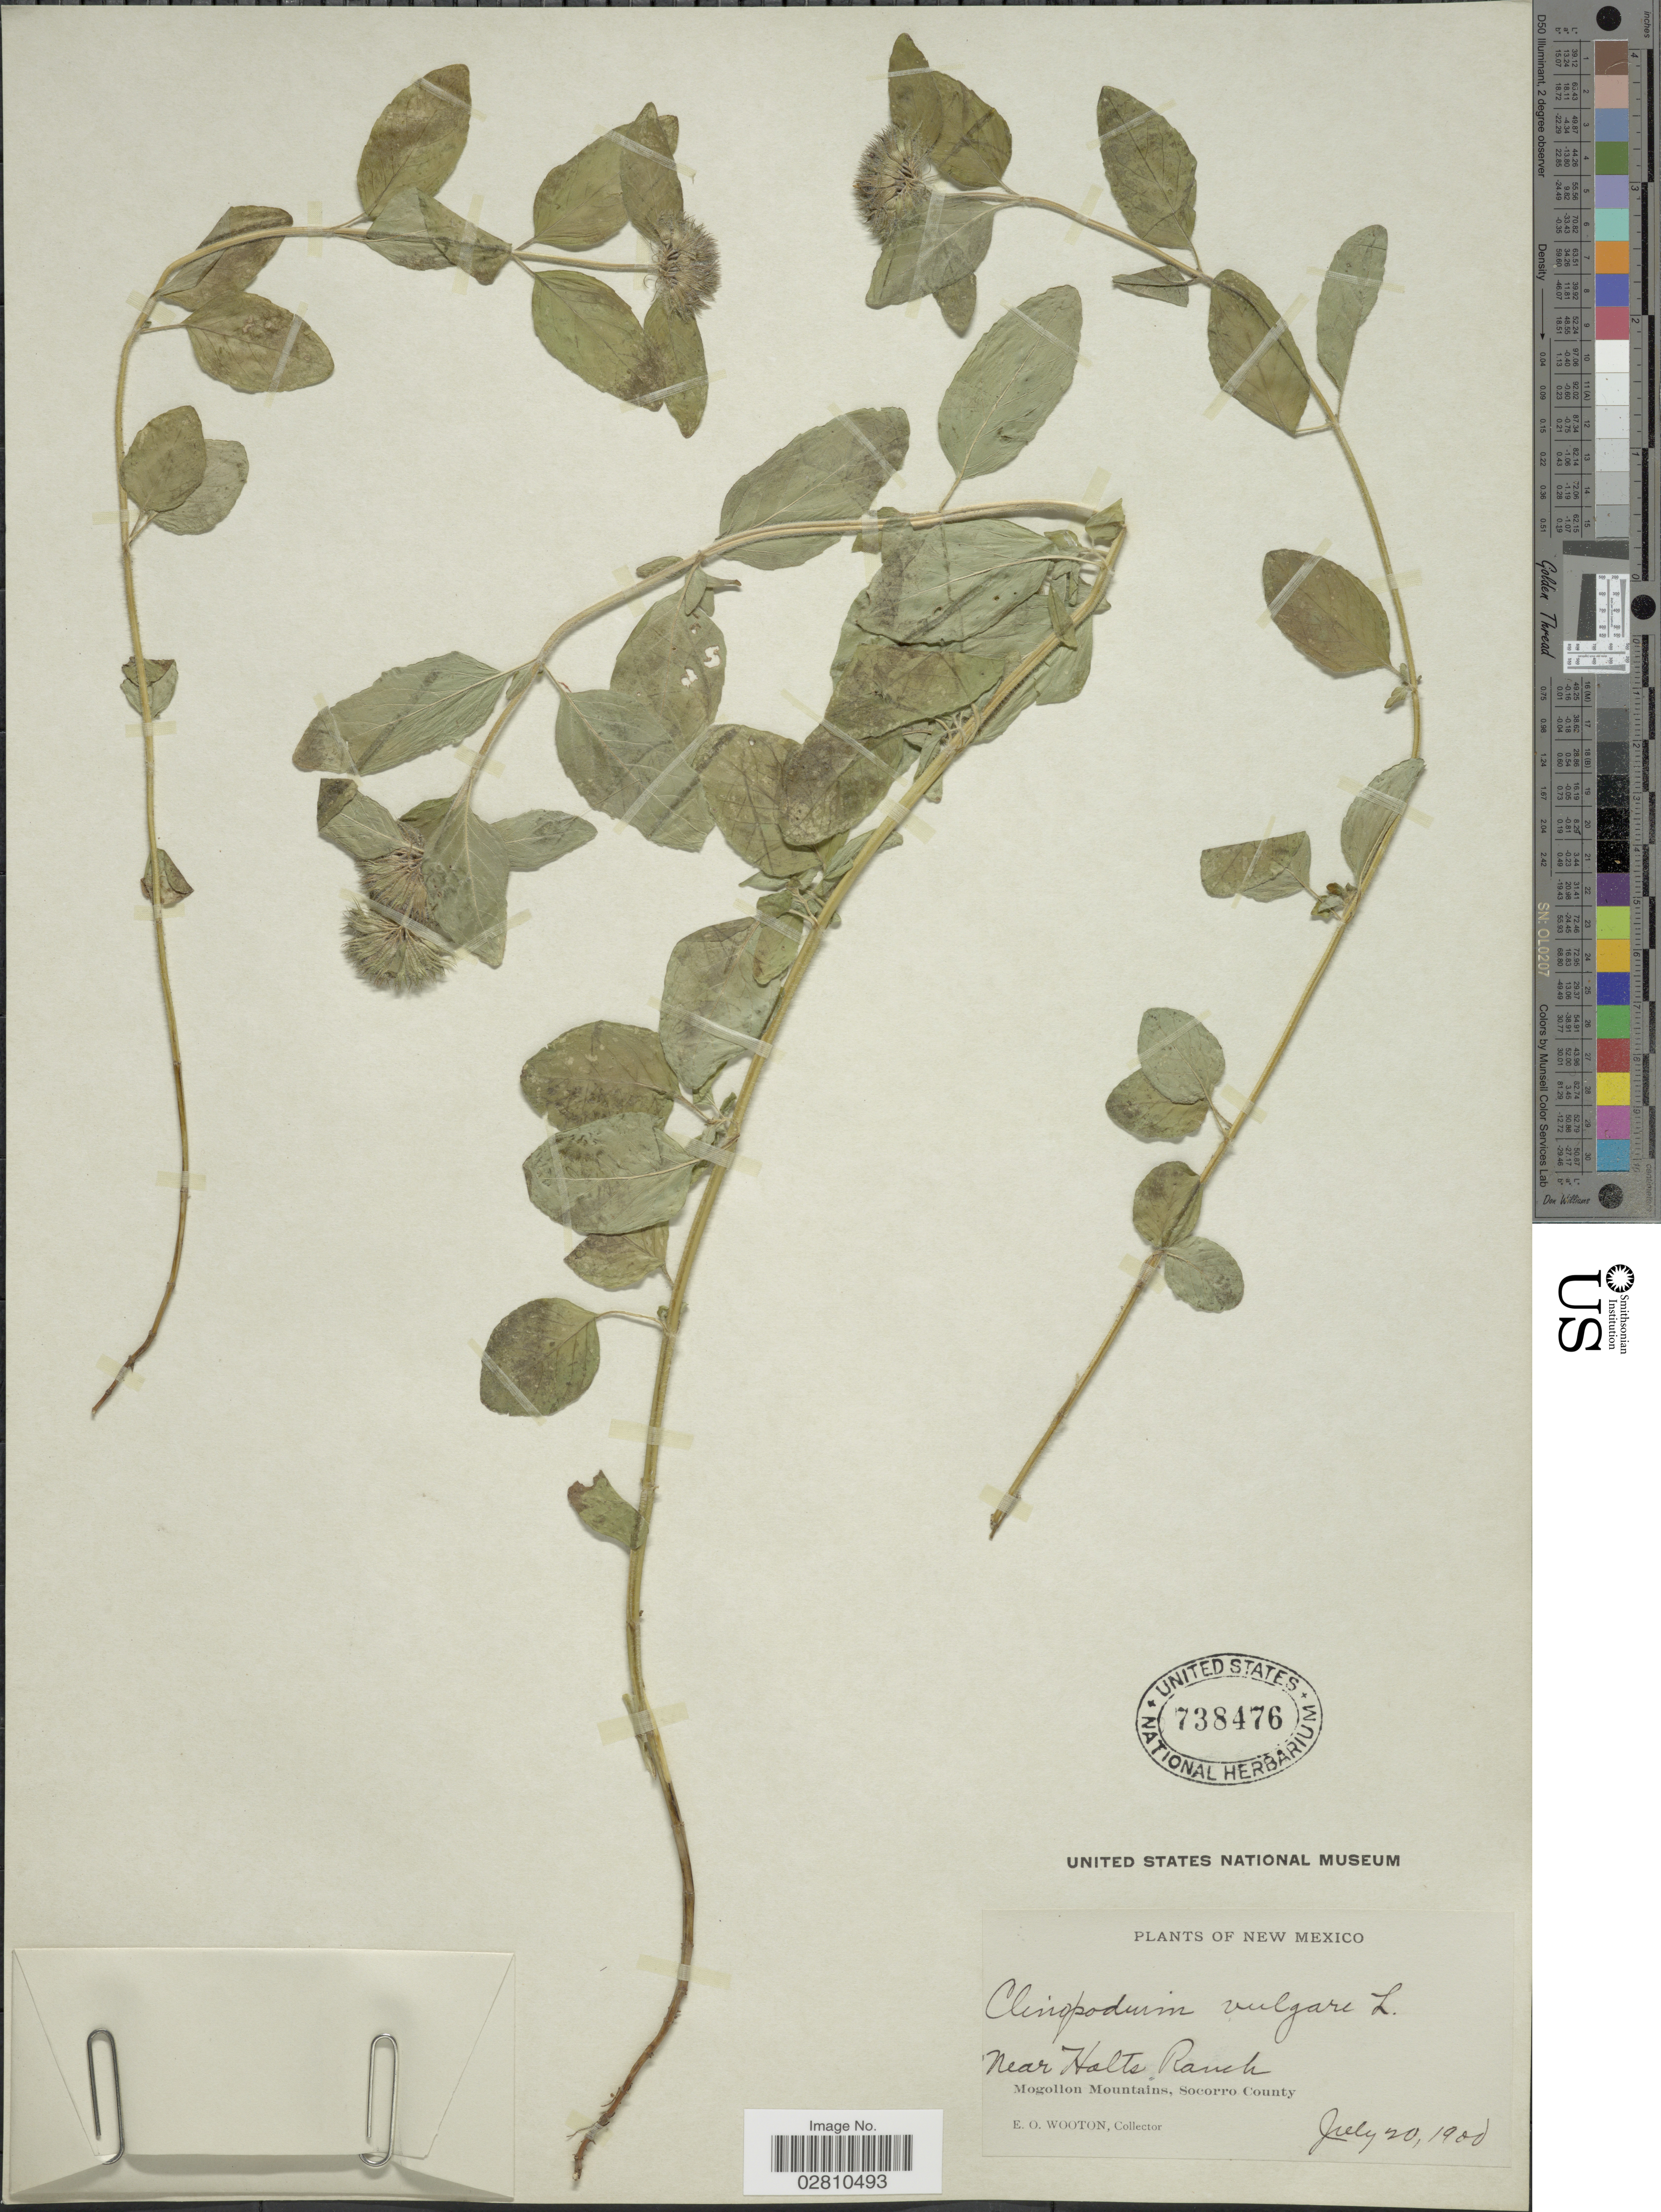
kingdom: Plantae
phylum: Tracheophyta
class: Magnoliopsida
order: Lamiales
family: Lamiaceae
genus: Clinopodium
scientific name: Clinopodium vulgare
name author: L.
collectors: E. O. Wooton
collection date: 1900-07-20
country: United States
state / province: New Mexico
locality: Near Holts Ranch, Mogollon Mountains, Socorro County.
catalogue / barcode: US 738476